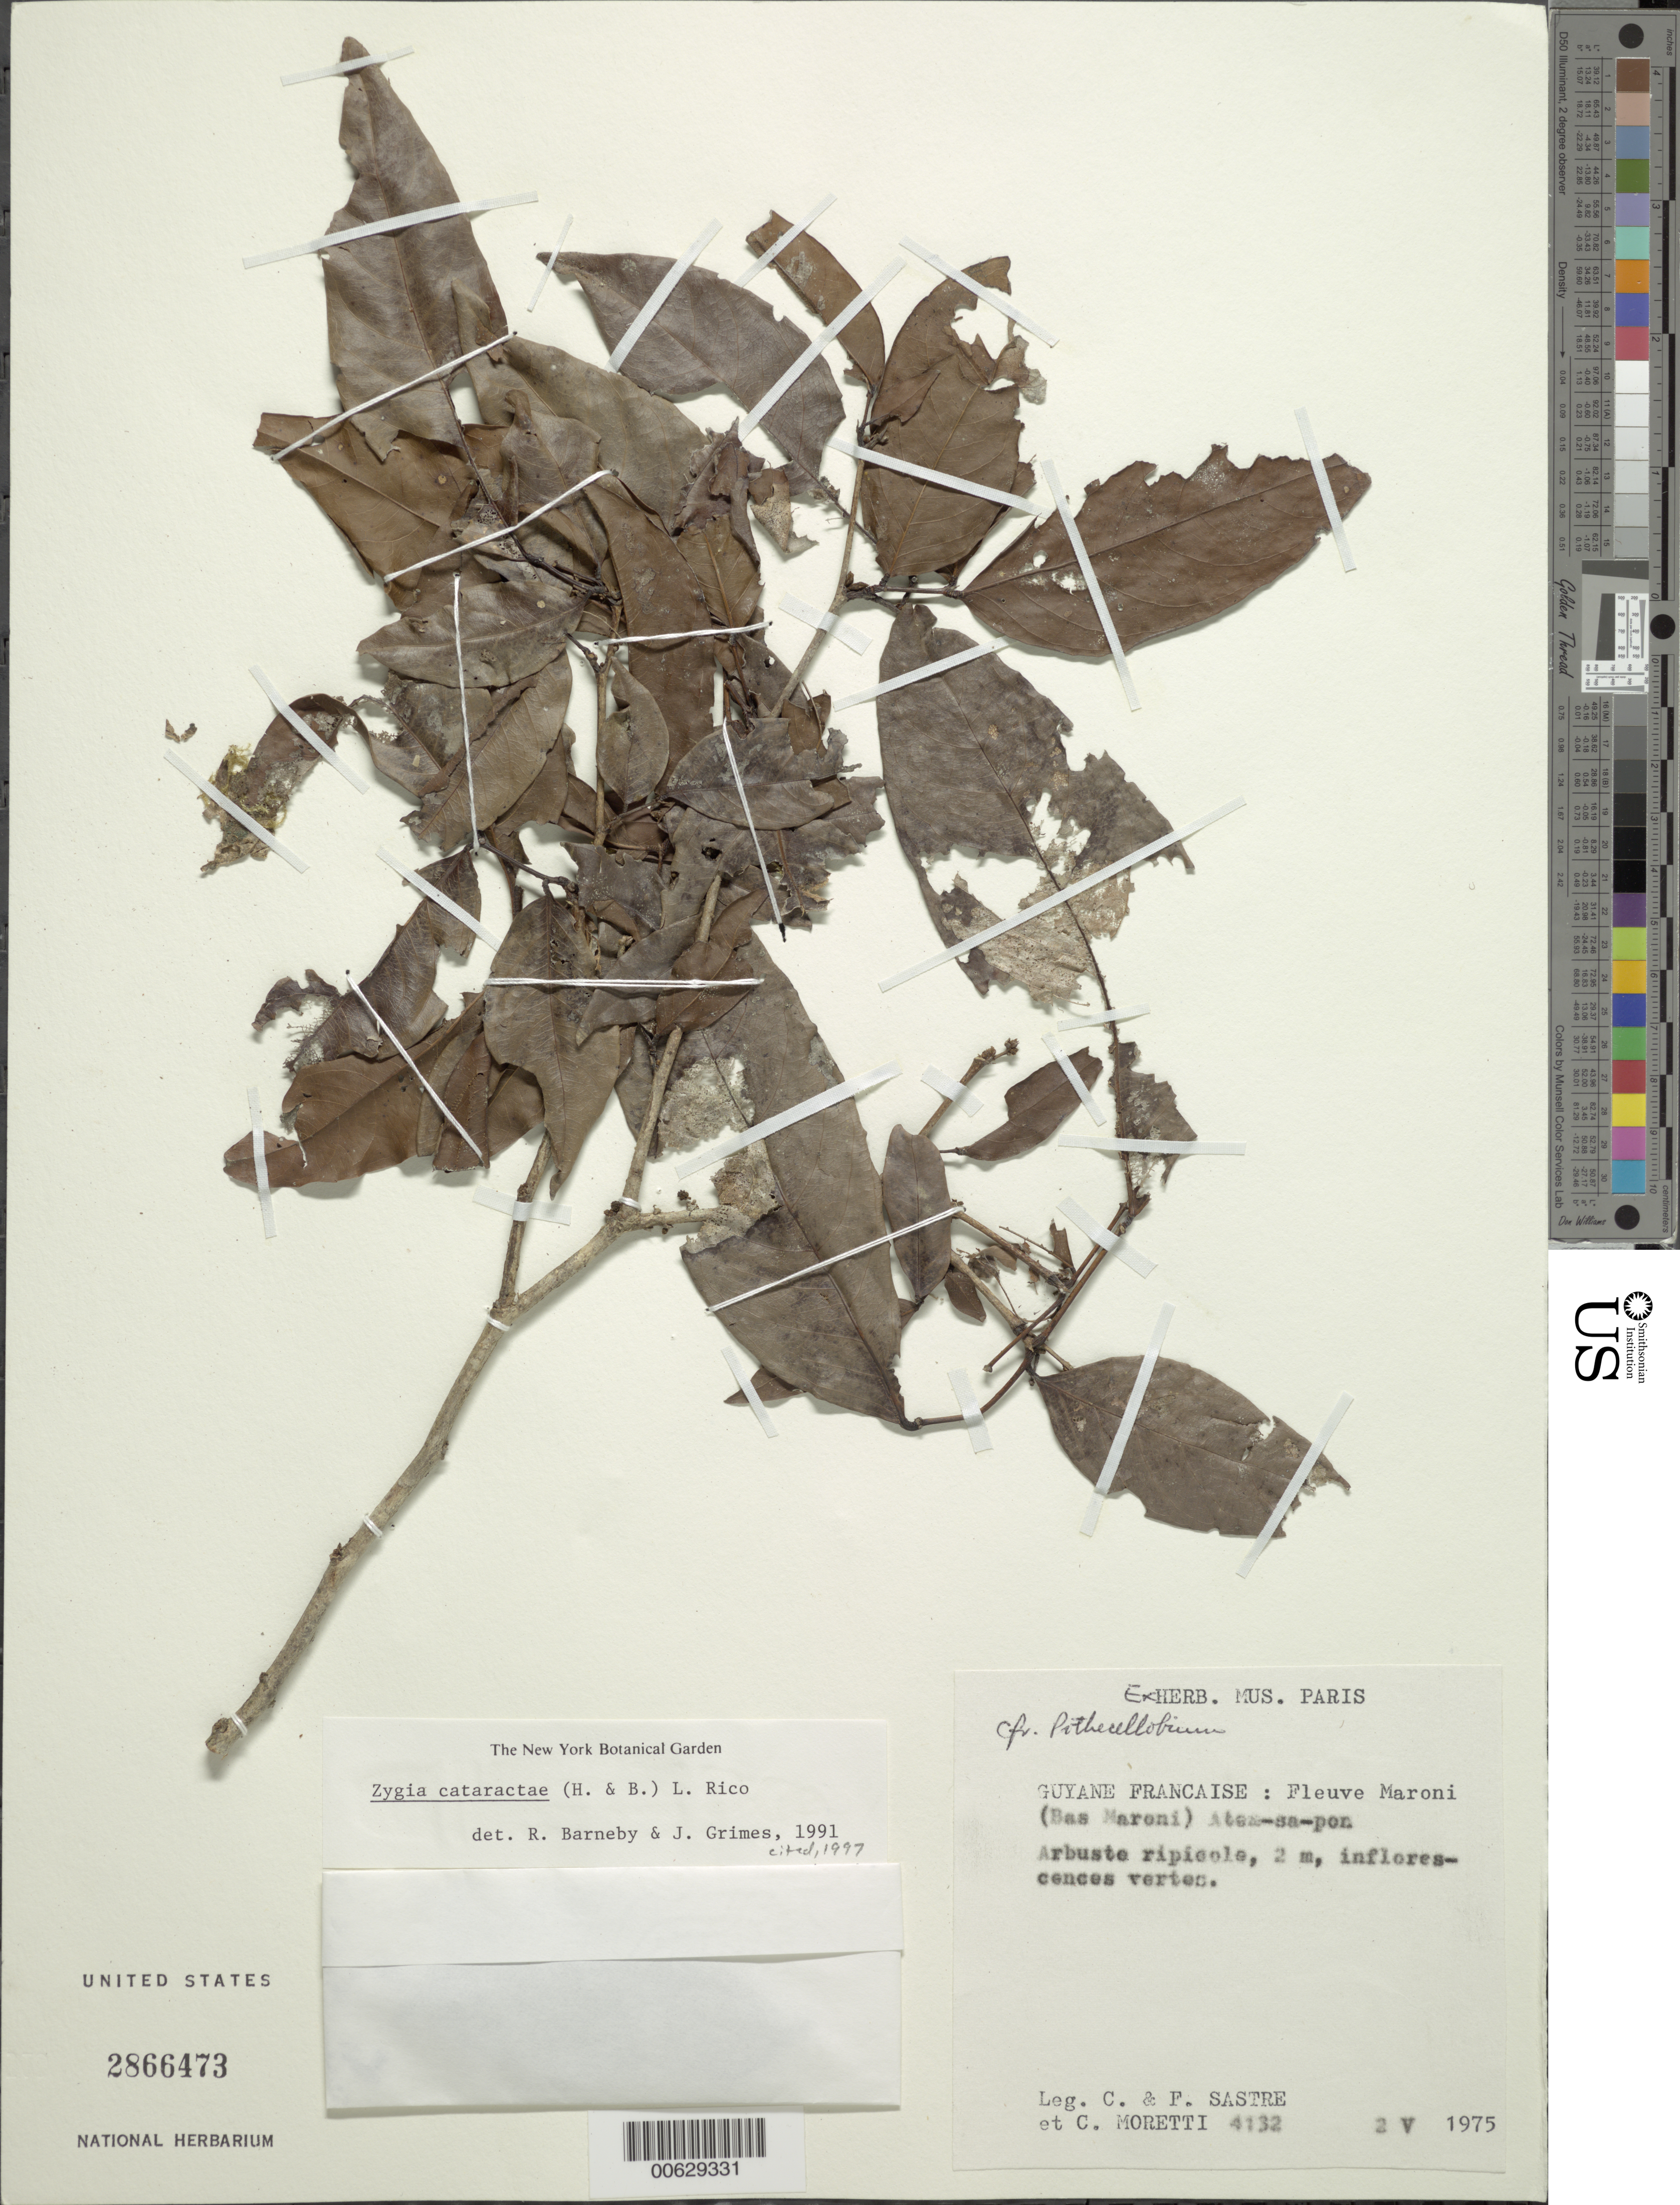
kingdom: Plantae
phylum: Tracheophyta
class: Magnoliopsida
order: Fabales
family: Fabaceae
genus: Zygia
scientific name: Zygia cataractae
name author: (Kunth) L. Rico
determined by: Barneby, R. C.; Grimes, J. W.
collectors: C. H. L. Sastre, F. Sastre & C. Moretti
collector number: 4132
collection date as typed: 2-May-75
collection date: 1975-05-02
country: French Guiana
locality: Maroni R., en aval de Atem-Sa-Pon, Bas Maroni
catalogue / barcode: US 2866473